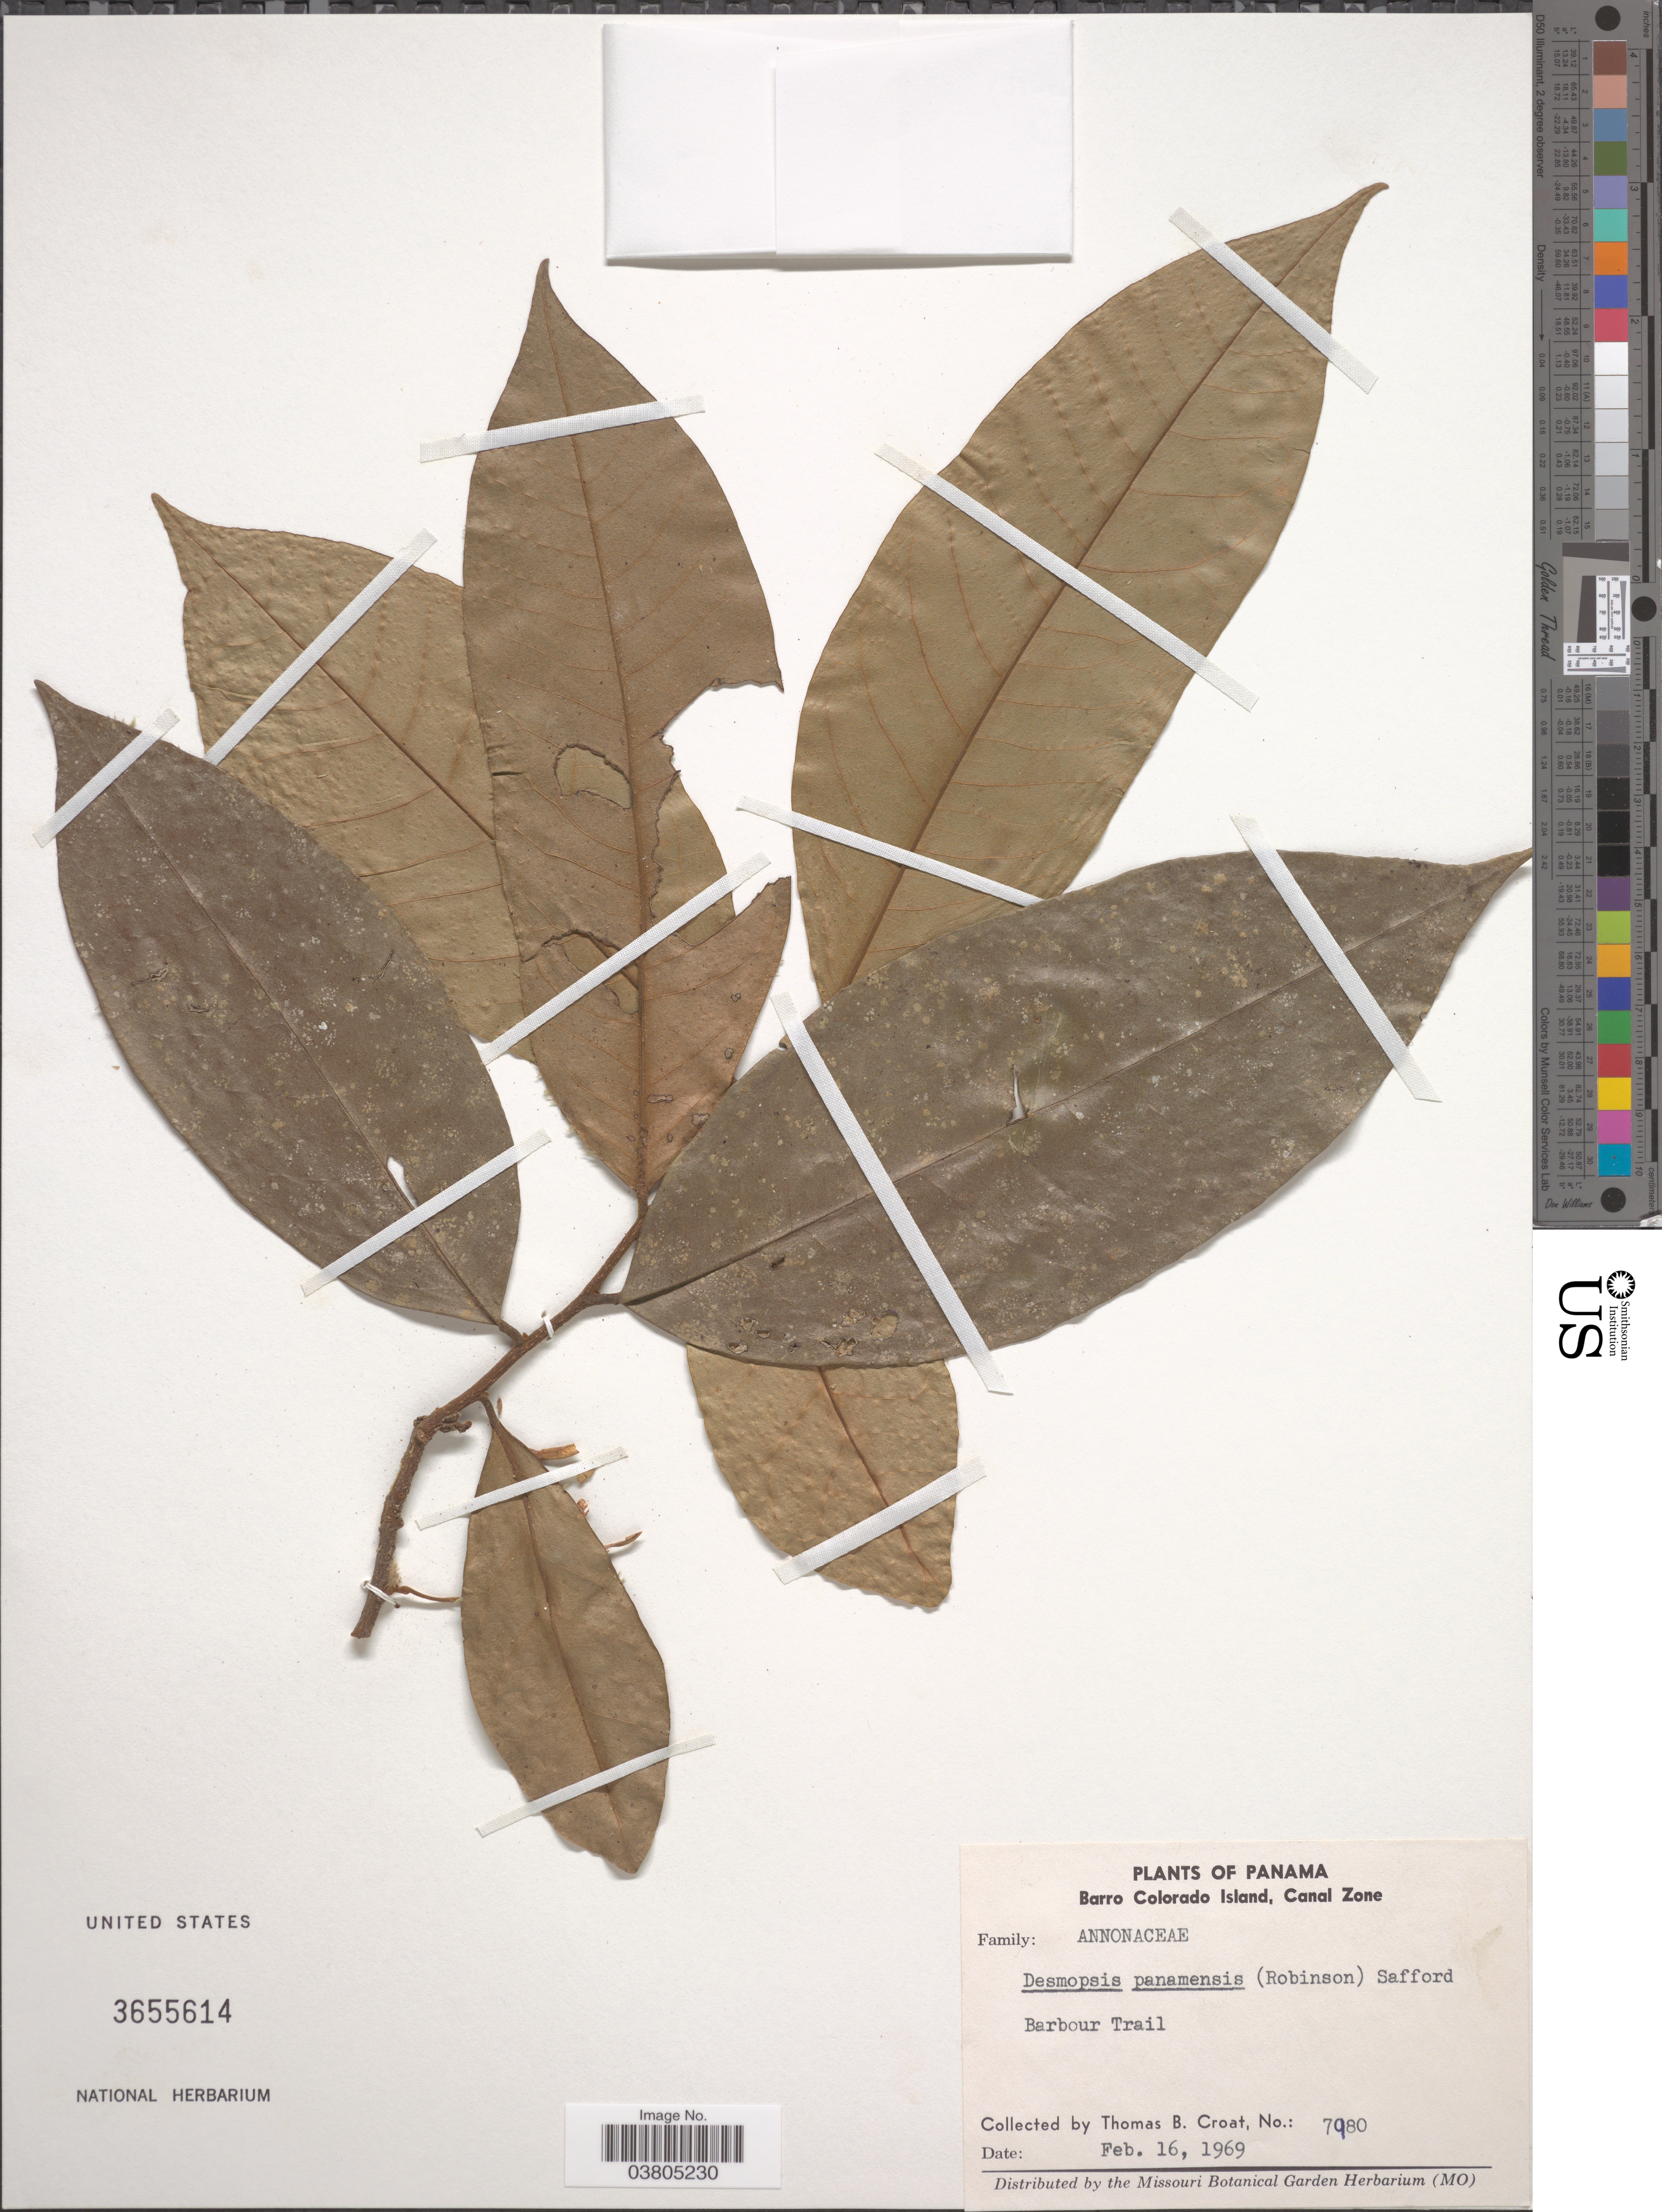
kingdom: Plantae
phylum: Tracheophyta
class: Magnoliopsida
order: Magnoliales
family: Annonaceae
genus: Desmopsis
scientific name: Desmopsis panamensis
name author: (B.L. Rob.) Saff.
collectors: T. B. Croat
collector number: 7980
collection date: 1969-02-16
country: Panama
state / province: Panamá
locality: Barro Colorado Island, Canal Zone. Barbour Trail.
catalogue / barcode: US 3655614